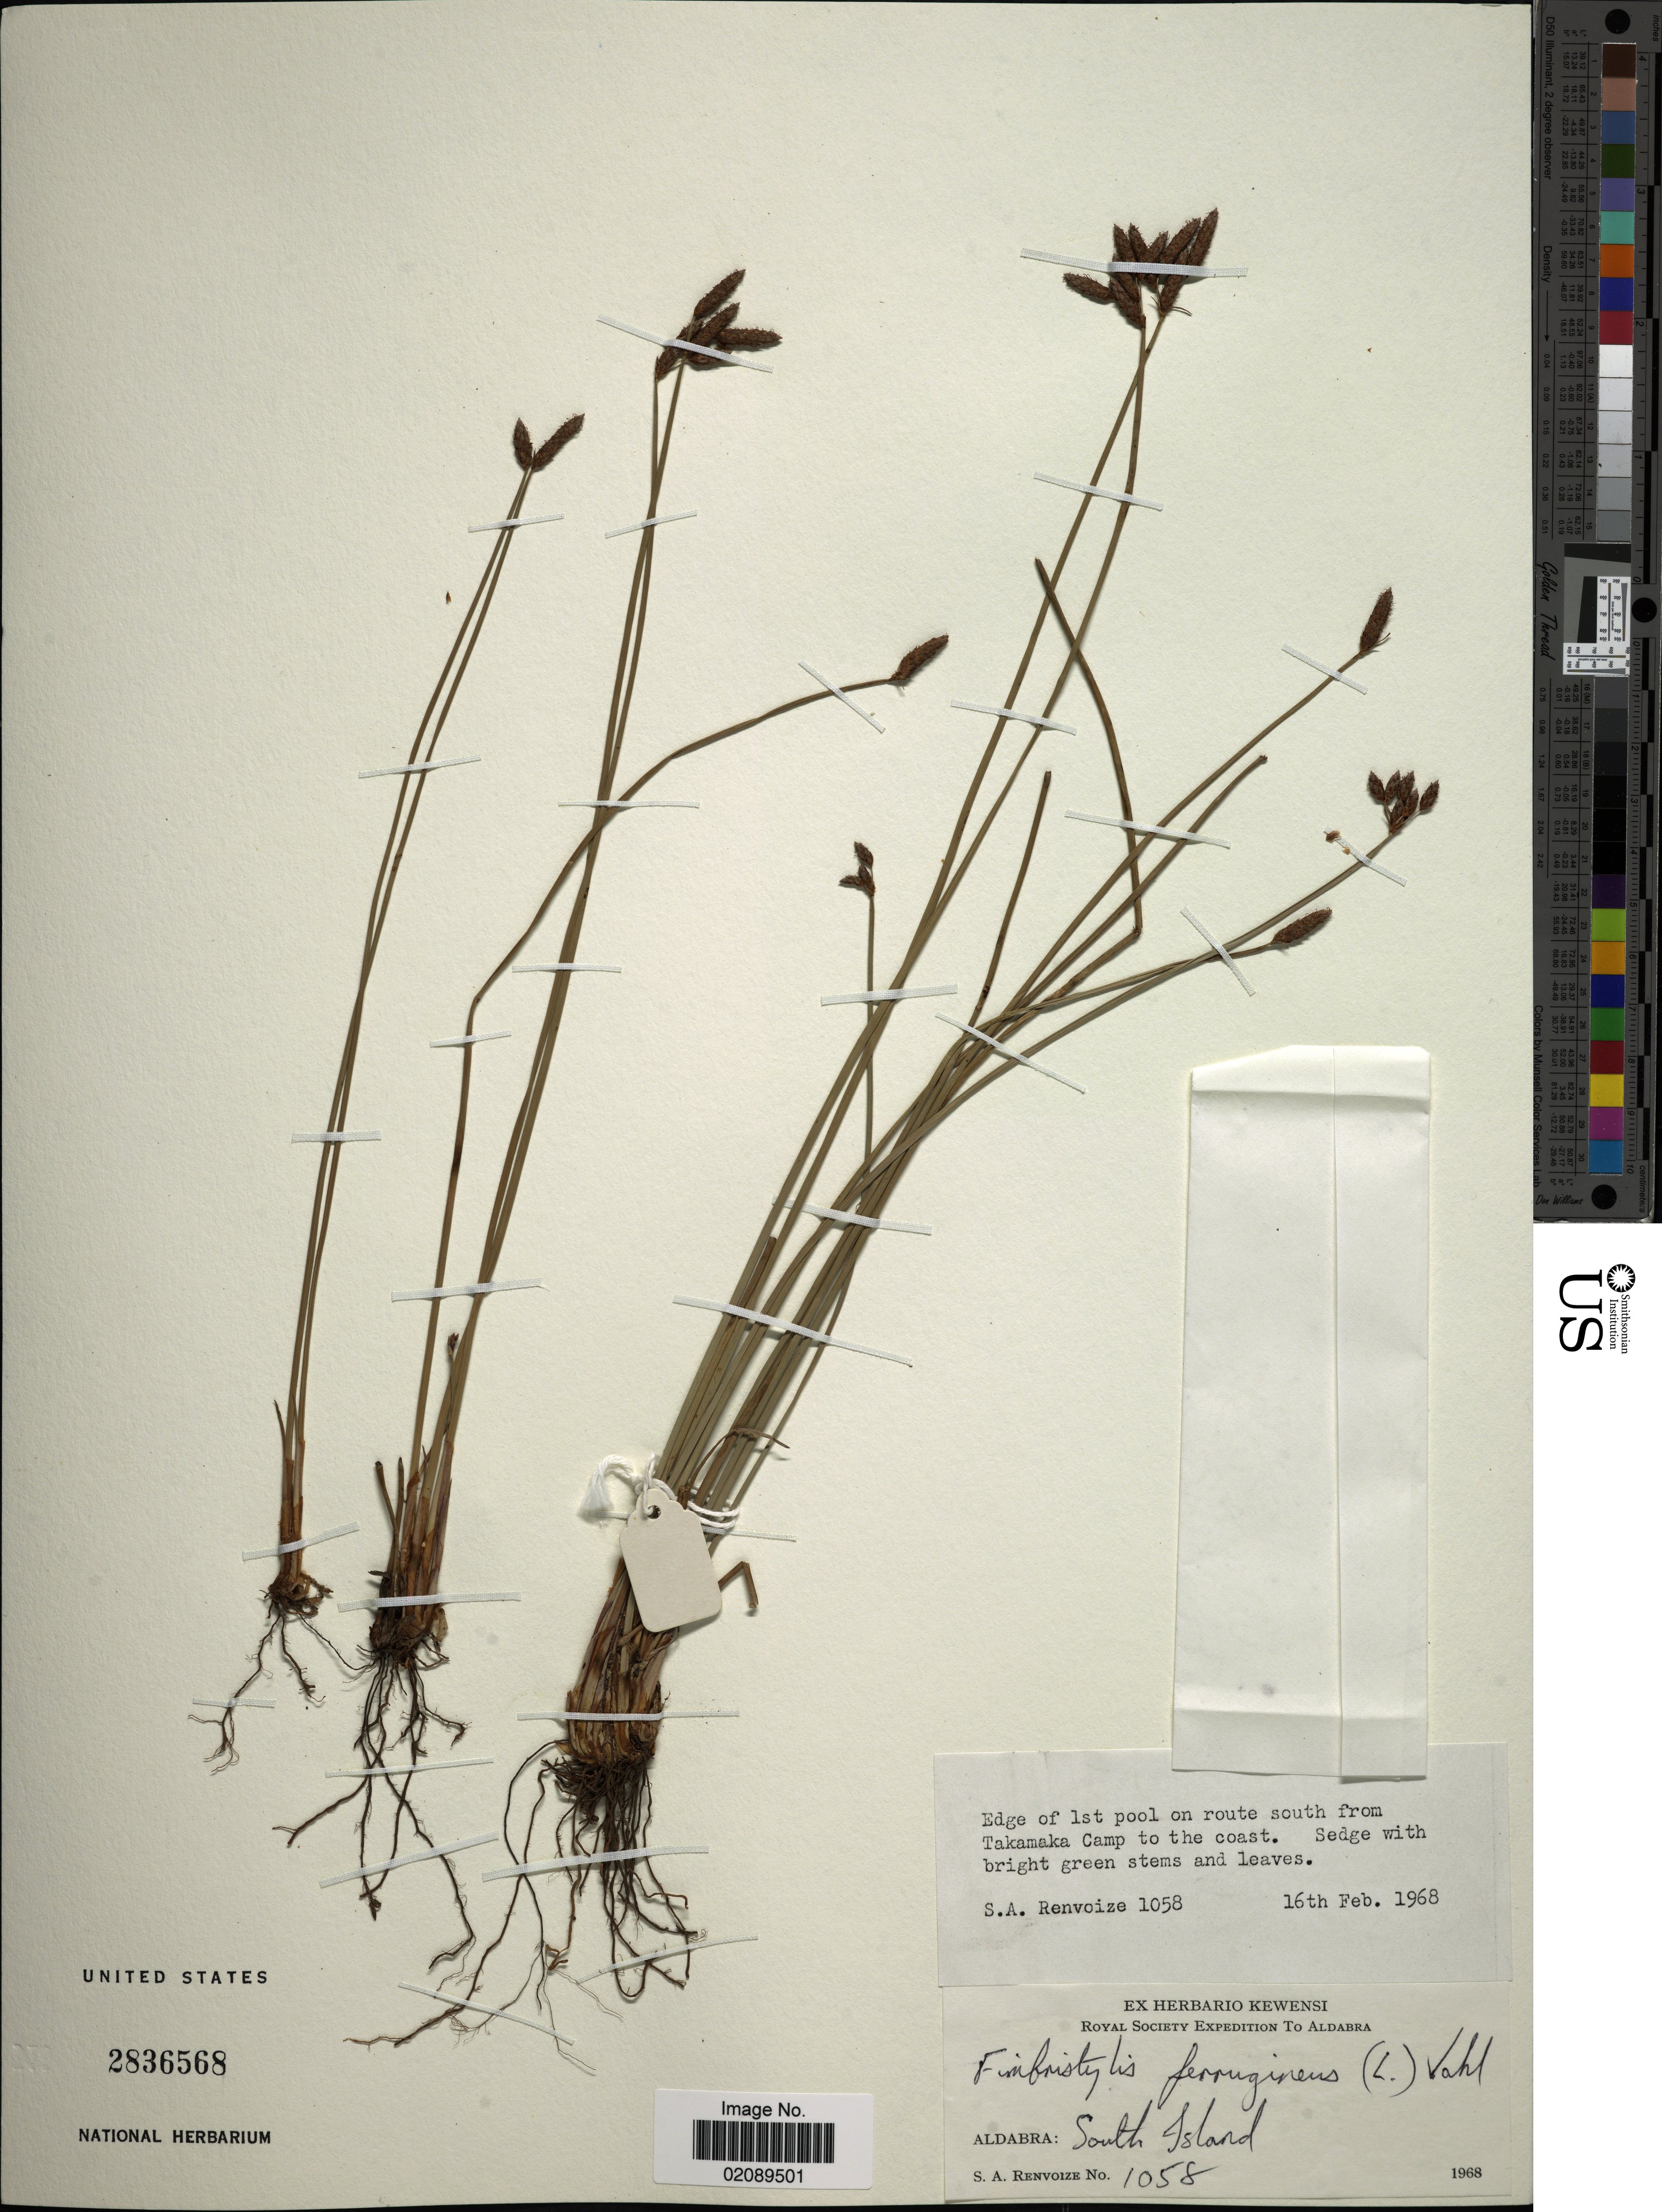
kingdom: Plantae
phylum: Tracheophyta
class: Liliopsida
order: Poales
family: Cyperaceae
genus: Fimbristylis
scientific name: Fimbristylis ferruginea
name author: (L.) Vahl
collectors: S. A. Renvoize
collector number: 1058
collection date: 1968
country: Seychelles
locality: Royal Society to Aldabra, Aldabra: South Island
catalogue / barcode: US 2836568